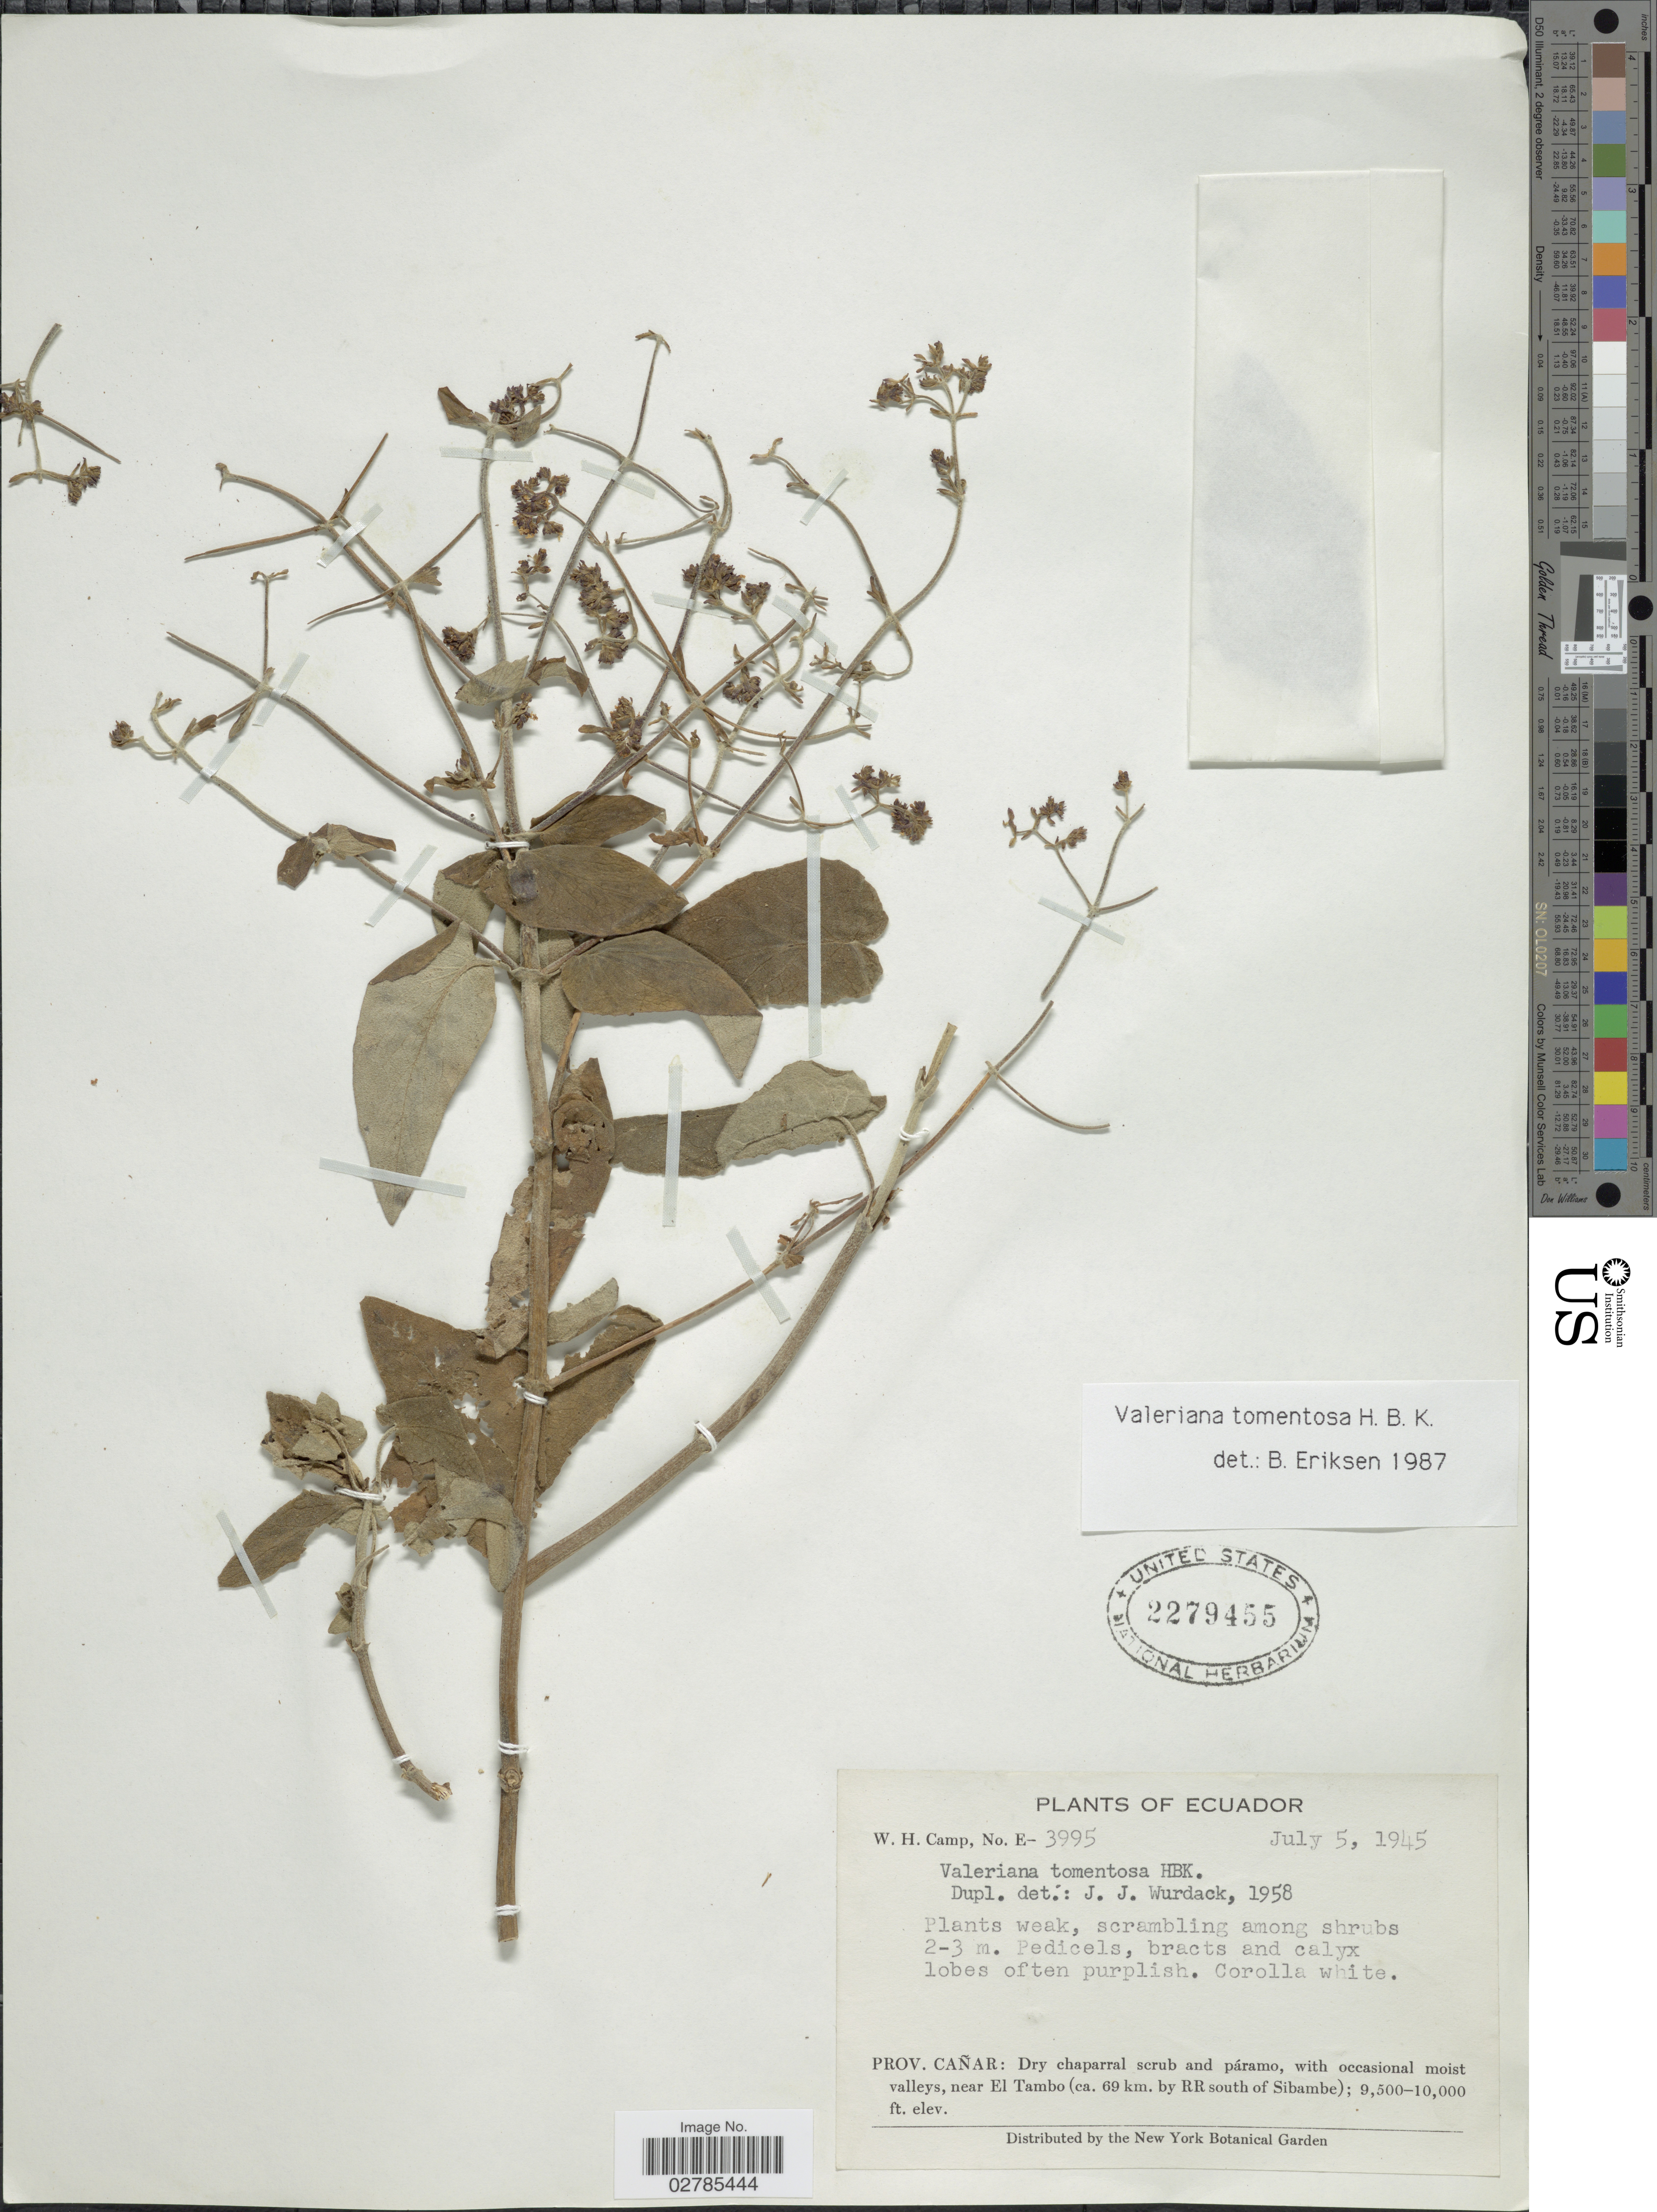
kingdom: Plantae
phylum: Tracheophyta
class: Magnoliopsida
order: Dipsacales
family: Caprifoliaceae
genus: Valeriana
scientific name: Valeriana tomentosa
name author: Kunth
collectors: W. H. Camp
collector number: E-3995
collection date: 1945-07-05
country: Ecuador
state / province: Cañar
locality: Dry chaparral scrub and páramo, with occasional moist valleys, near El Tambo (ca. 69 km. by RR south of Sibambe).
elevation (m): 2896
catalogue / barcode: US 2279455